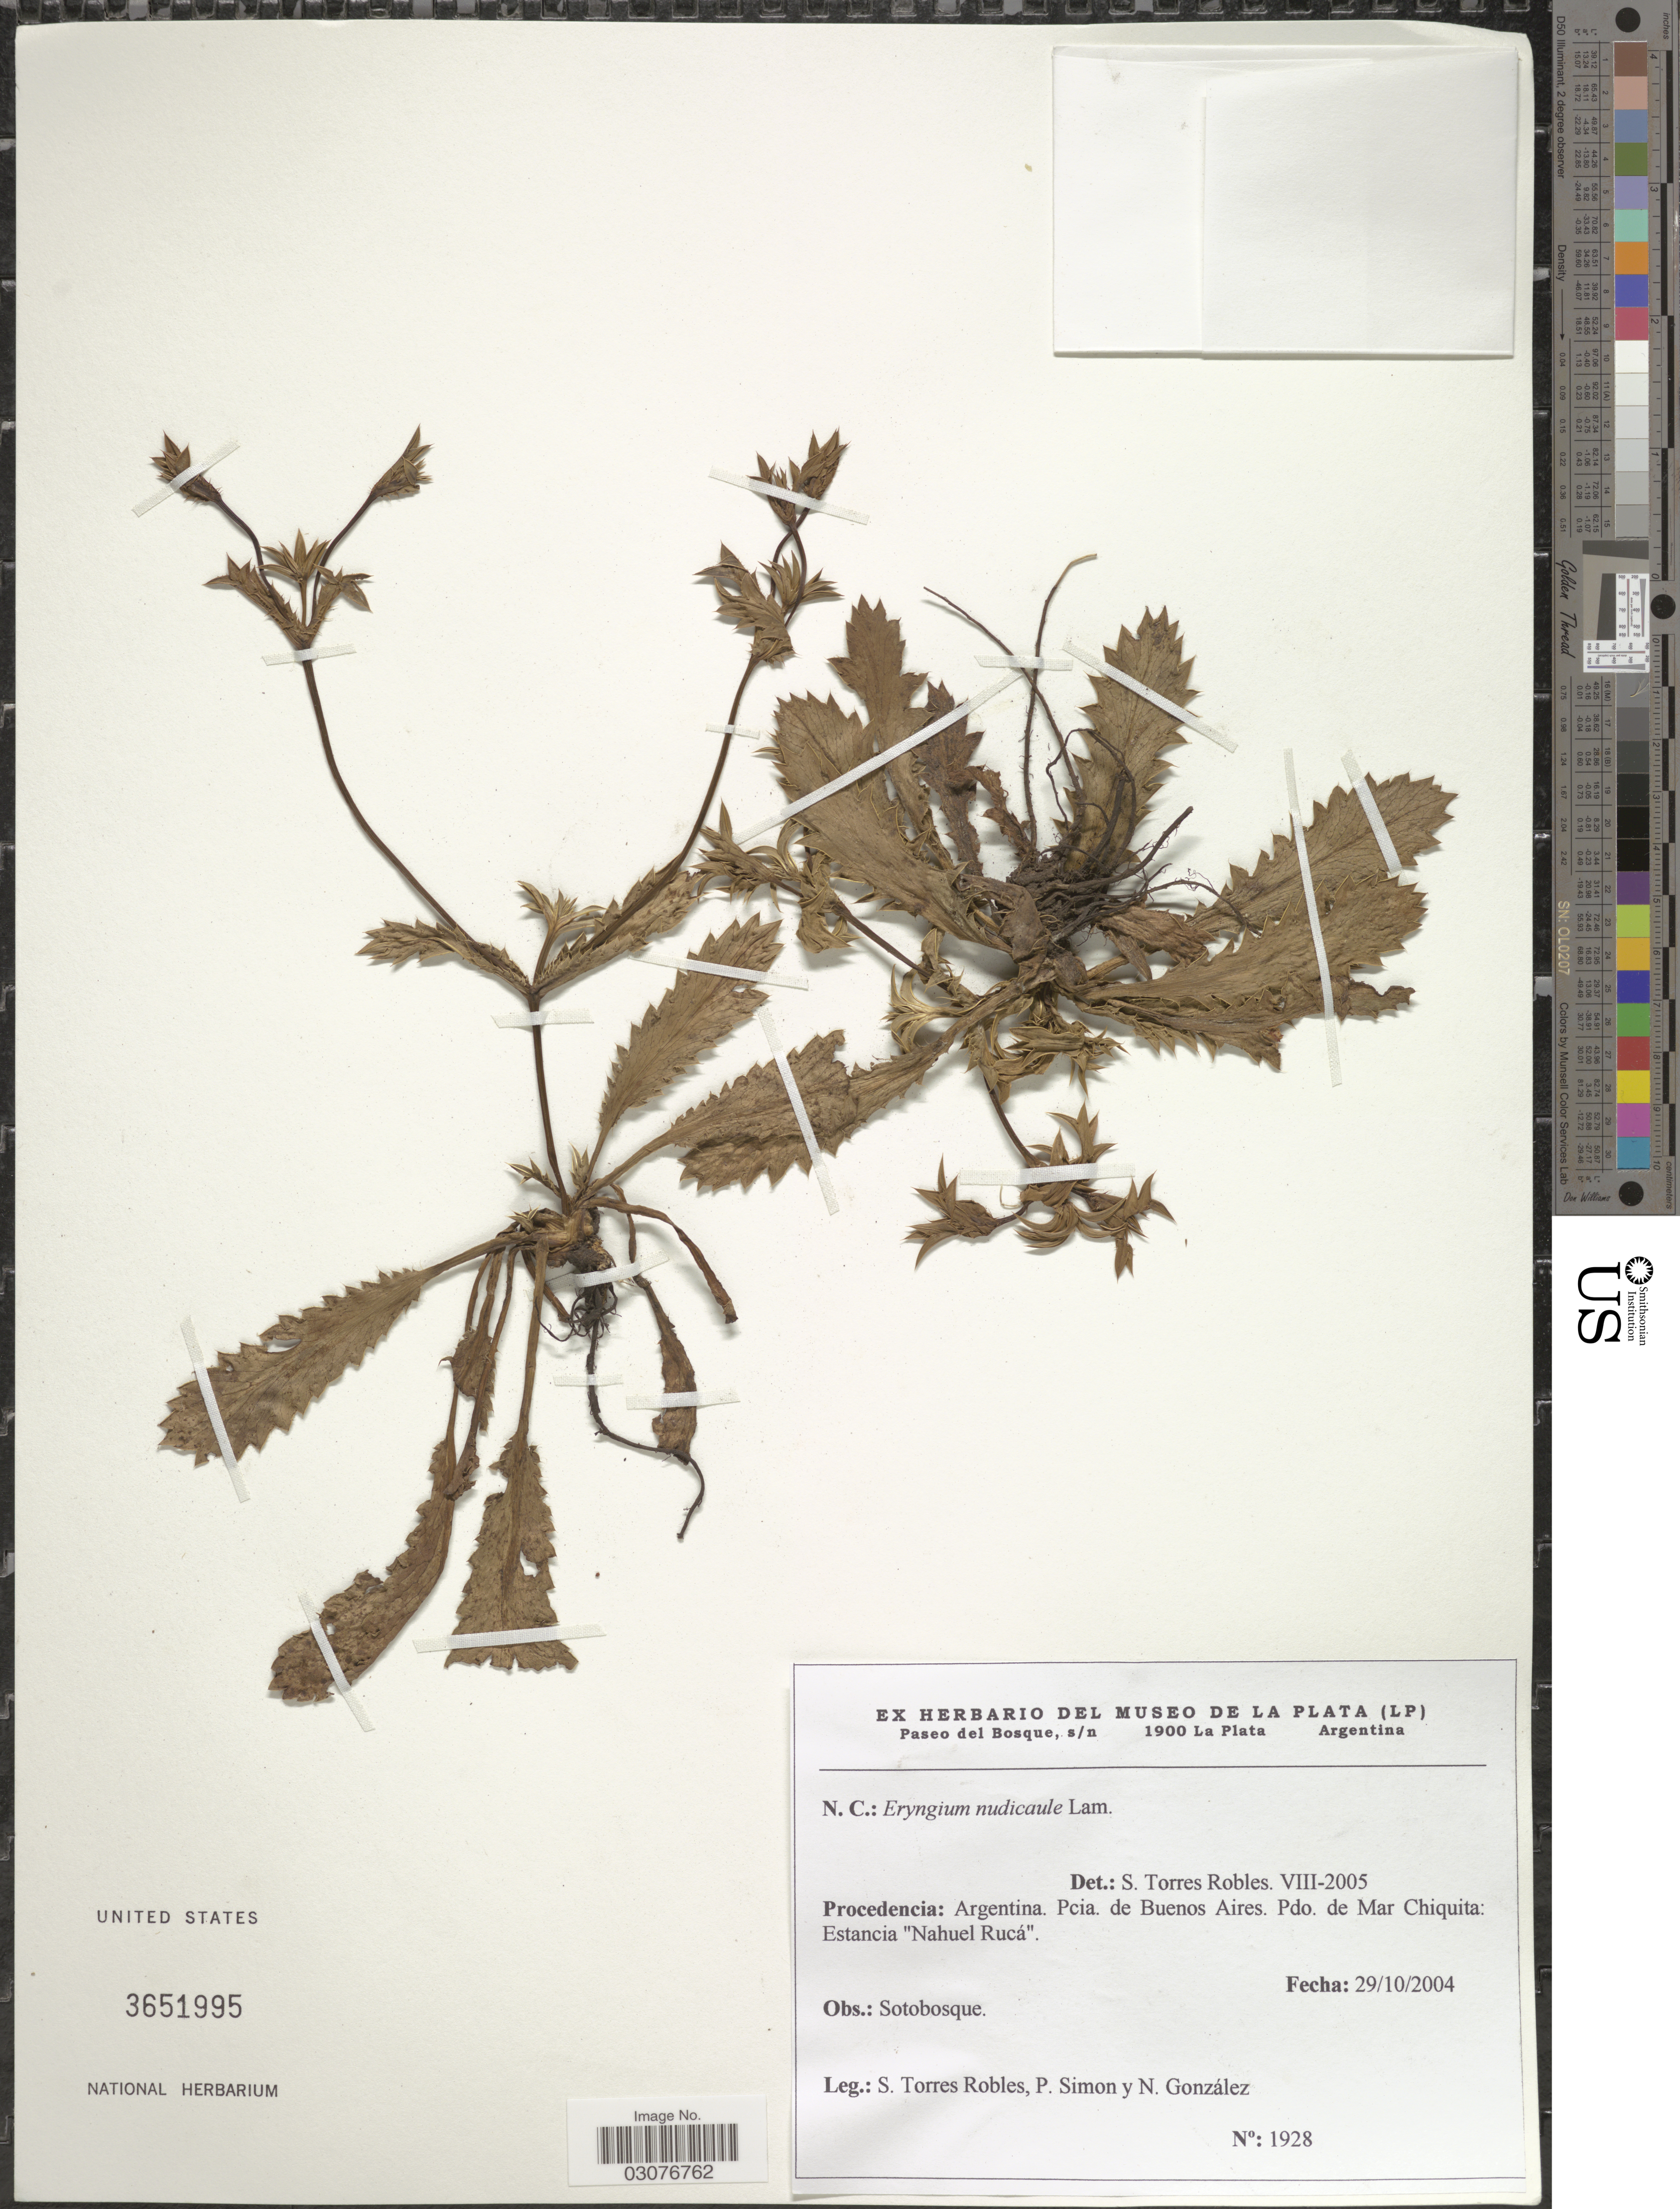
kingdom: Plantae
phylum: Tracheophyta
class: Magnoliopsida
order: Apiales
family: Apiaceae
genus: Eryngium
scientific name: Eryngium nudicaule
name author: Lam.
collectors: S. Torres Robles, P. Simon & N. Gonzalez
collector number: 1928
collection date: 2004-10-29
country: Argentina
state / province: Buenos Aires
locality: Pcia. Buenos Aires, Pdo. de Mar Chiquita: Estancia "Nahuel Rucá".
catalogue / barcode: US 3651995